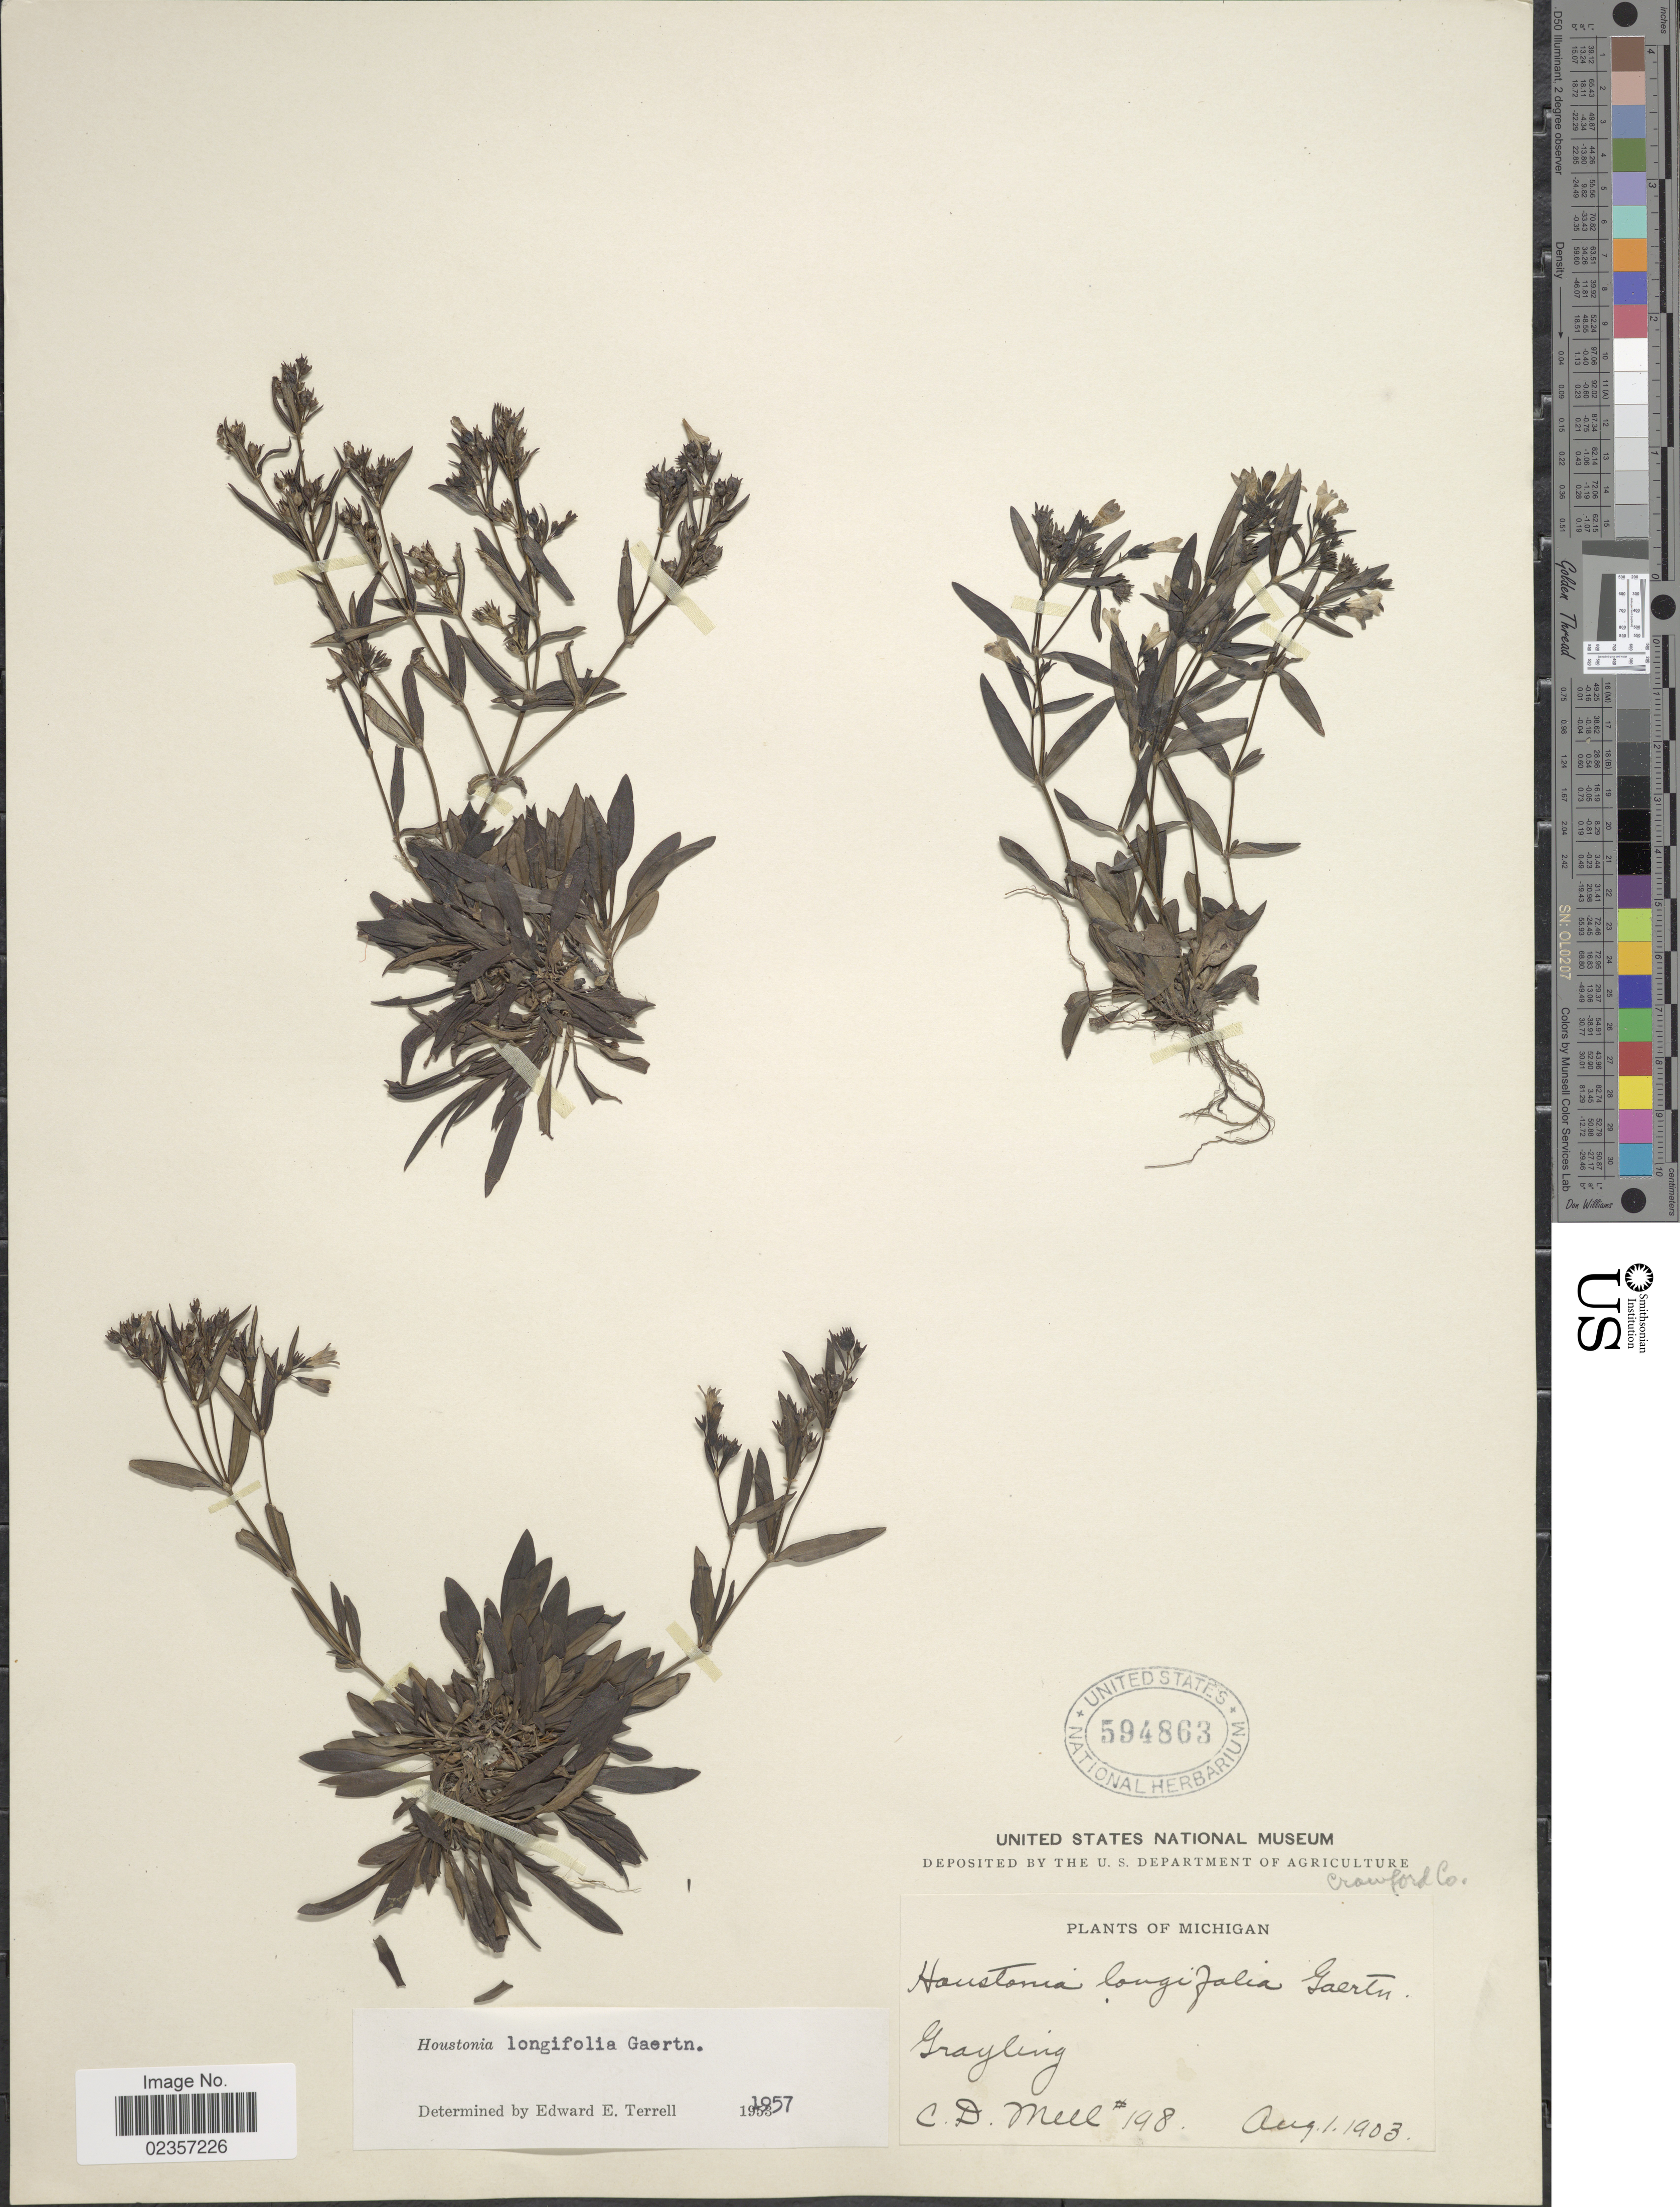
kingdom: Plantae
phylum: Tracheophyta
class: Magnoliopsida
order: Gentianales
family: Rubiaceae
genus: Houstonia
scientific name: Houstonia longifolia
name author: Gaertn.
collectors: C. D. Mell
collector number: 198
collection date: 1903-08-01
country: United States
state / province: Michigan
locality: Grayling, Crawford Co.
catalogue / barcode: US 594863